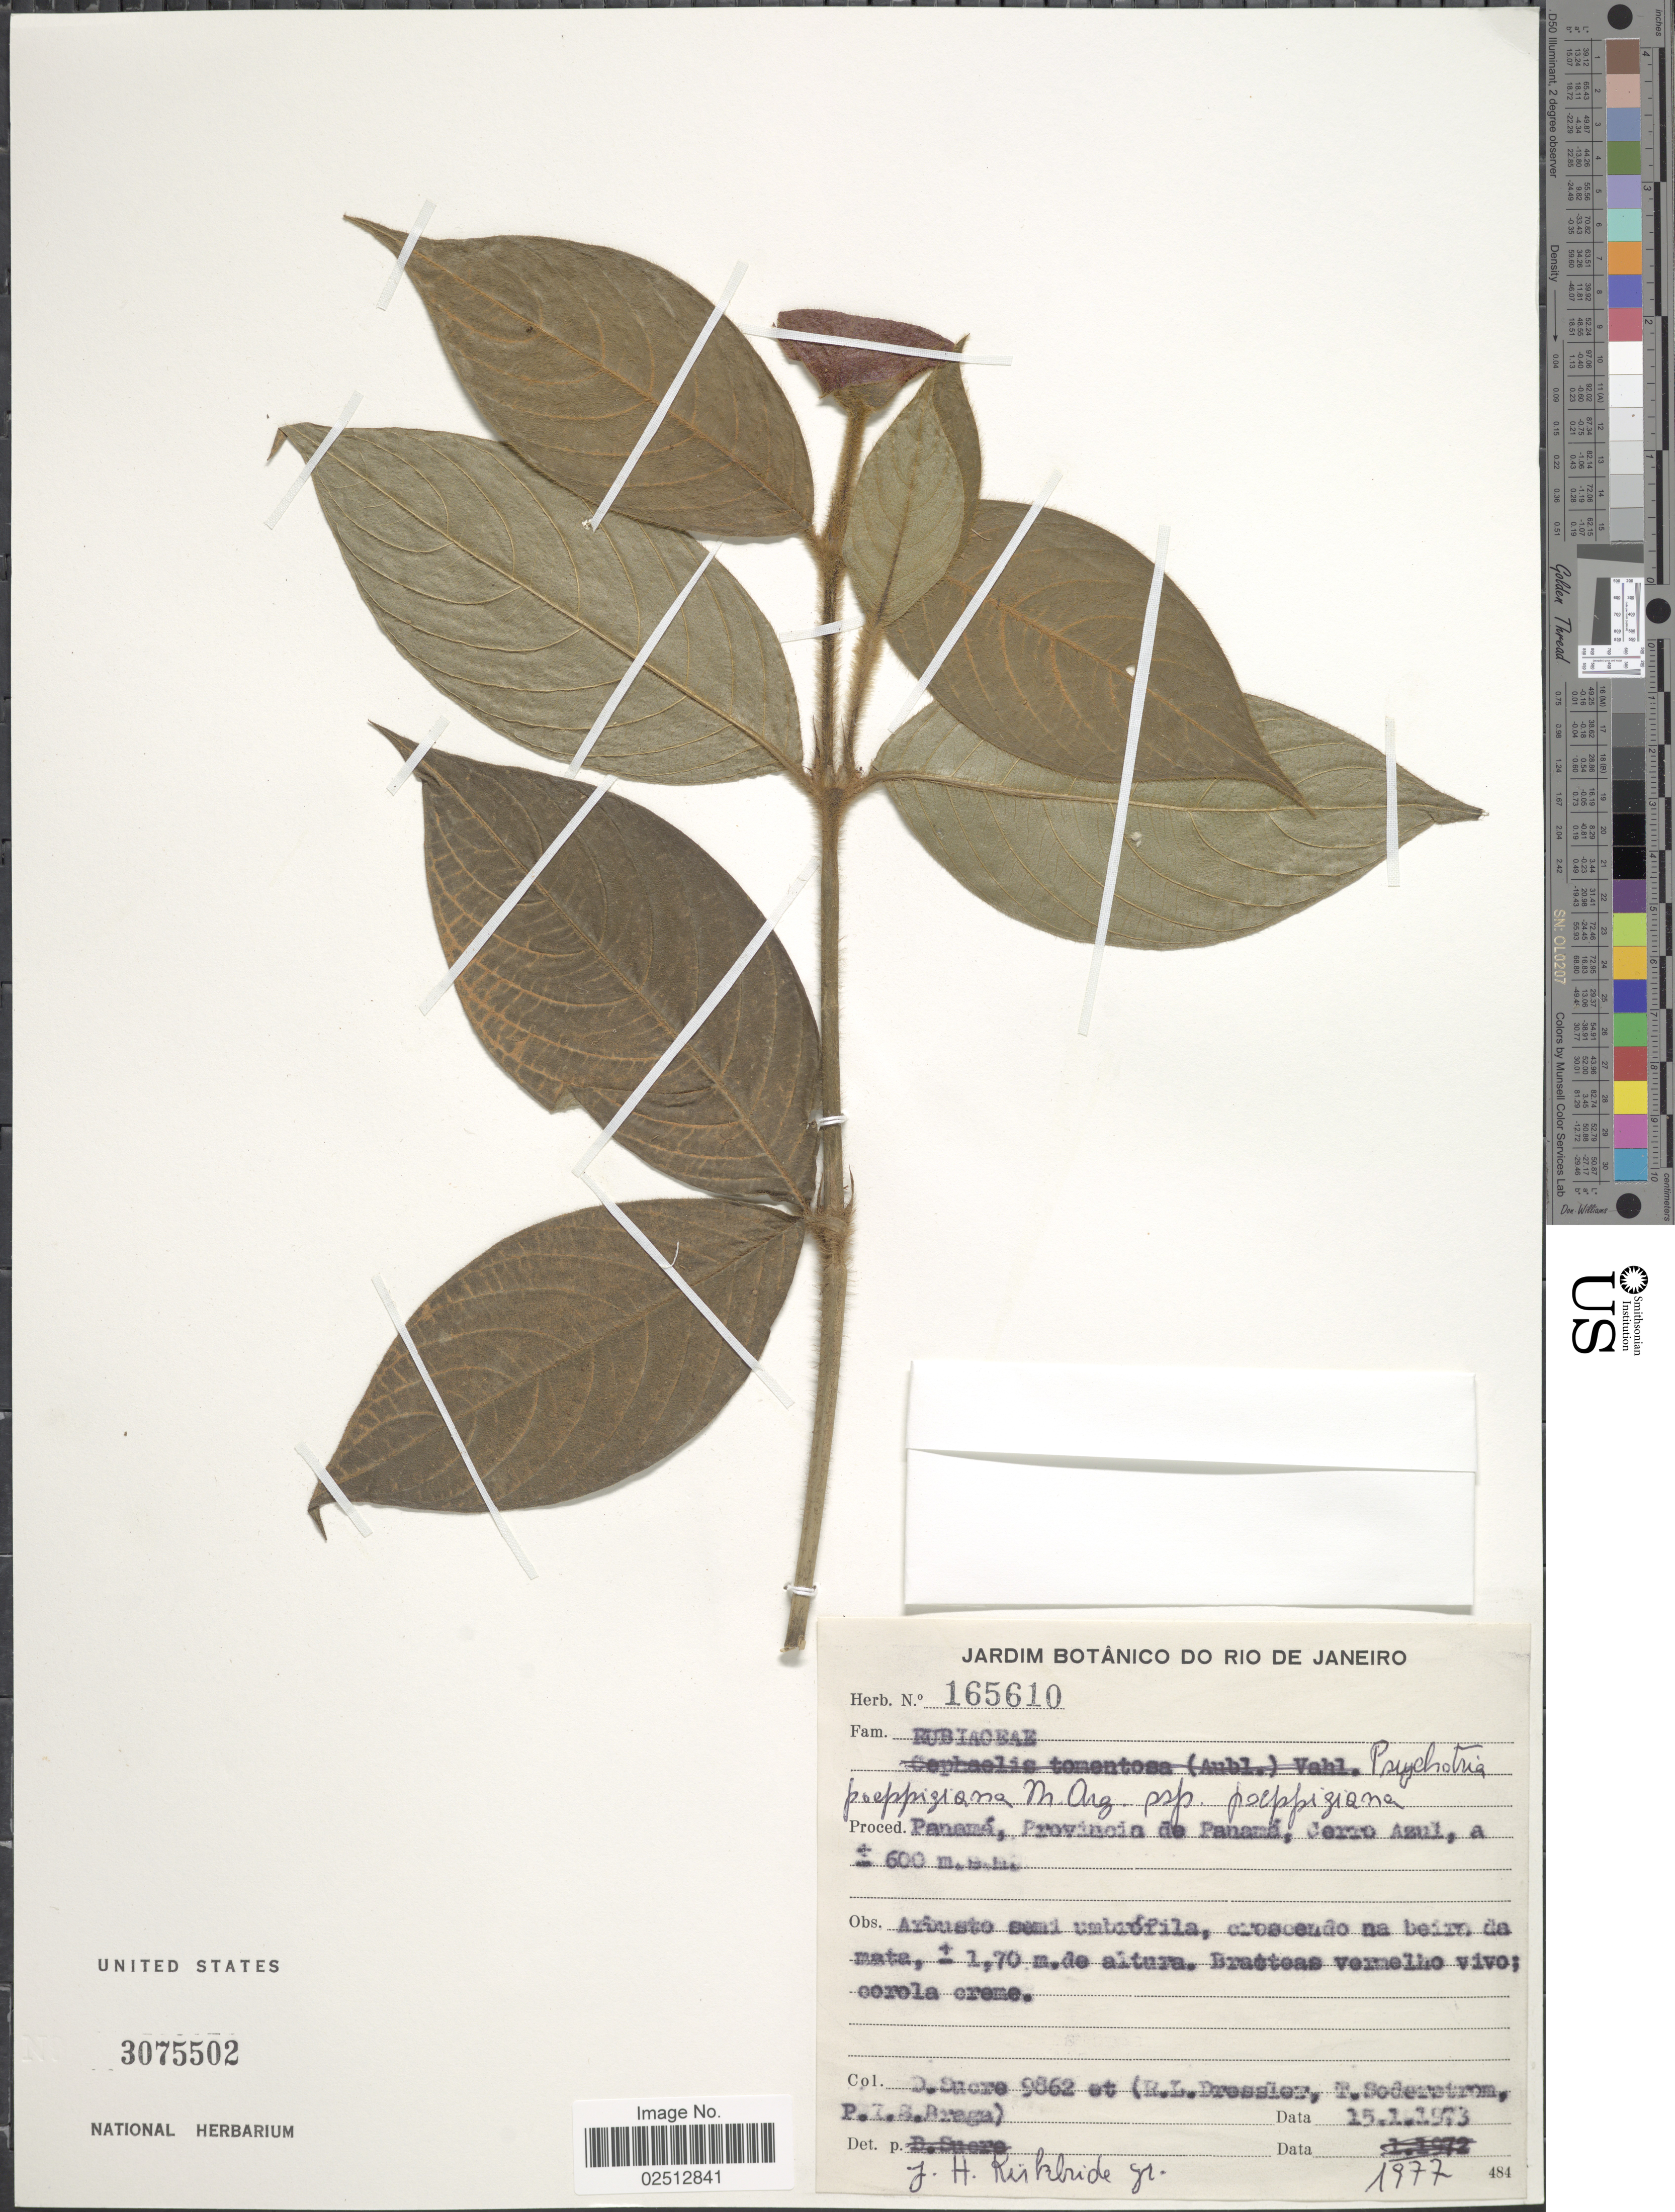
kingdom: Plantae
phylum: Tracheophyta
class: Magnoliopsida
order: Gentianales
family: Rubiaceae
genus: Psychotria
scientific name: Psychotria poeppigiana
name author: Müll. Arg.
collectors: D. Sucre, R. Dressler, T. R. Soderstrom & P. I. S. Braga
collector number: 9862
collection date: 1973-01-15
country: Panama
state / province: Panamá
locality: Panama, Provincia de Panama, Cerro Azul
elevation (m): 600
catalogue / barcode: US 3075502